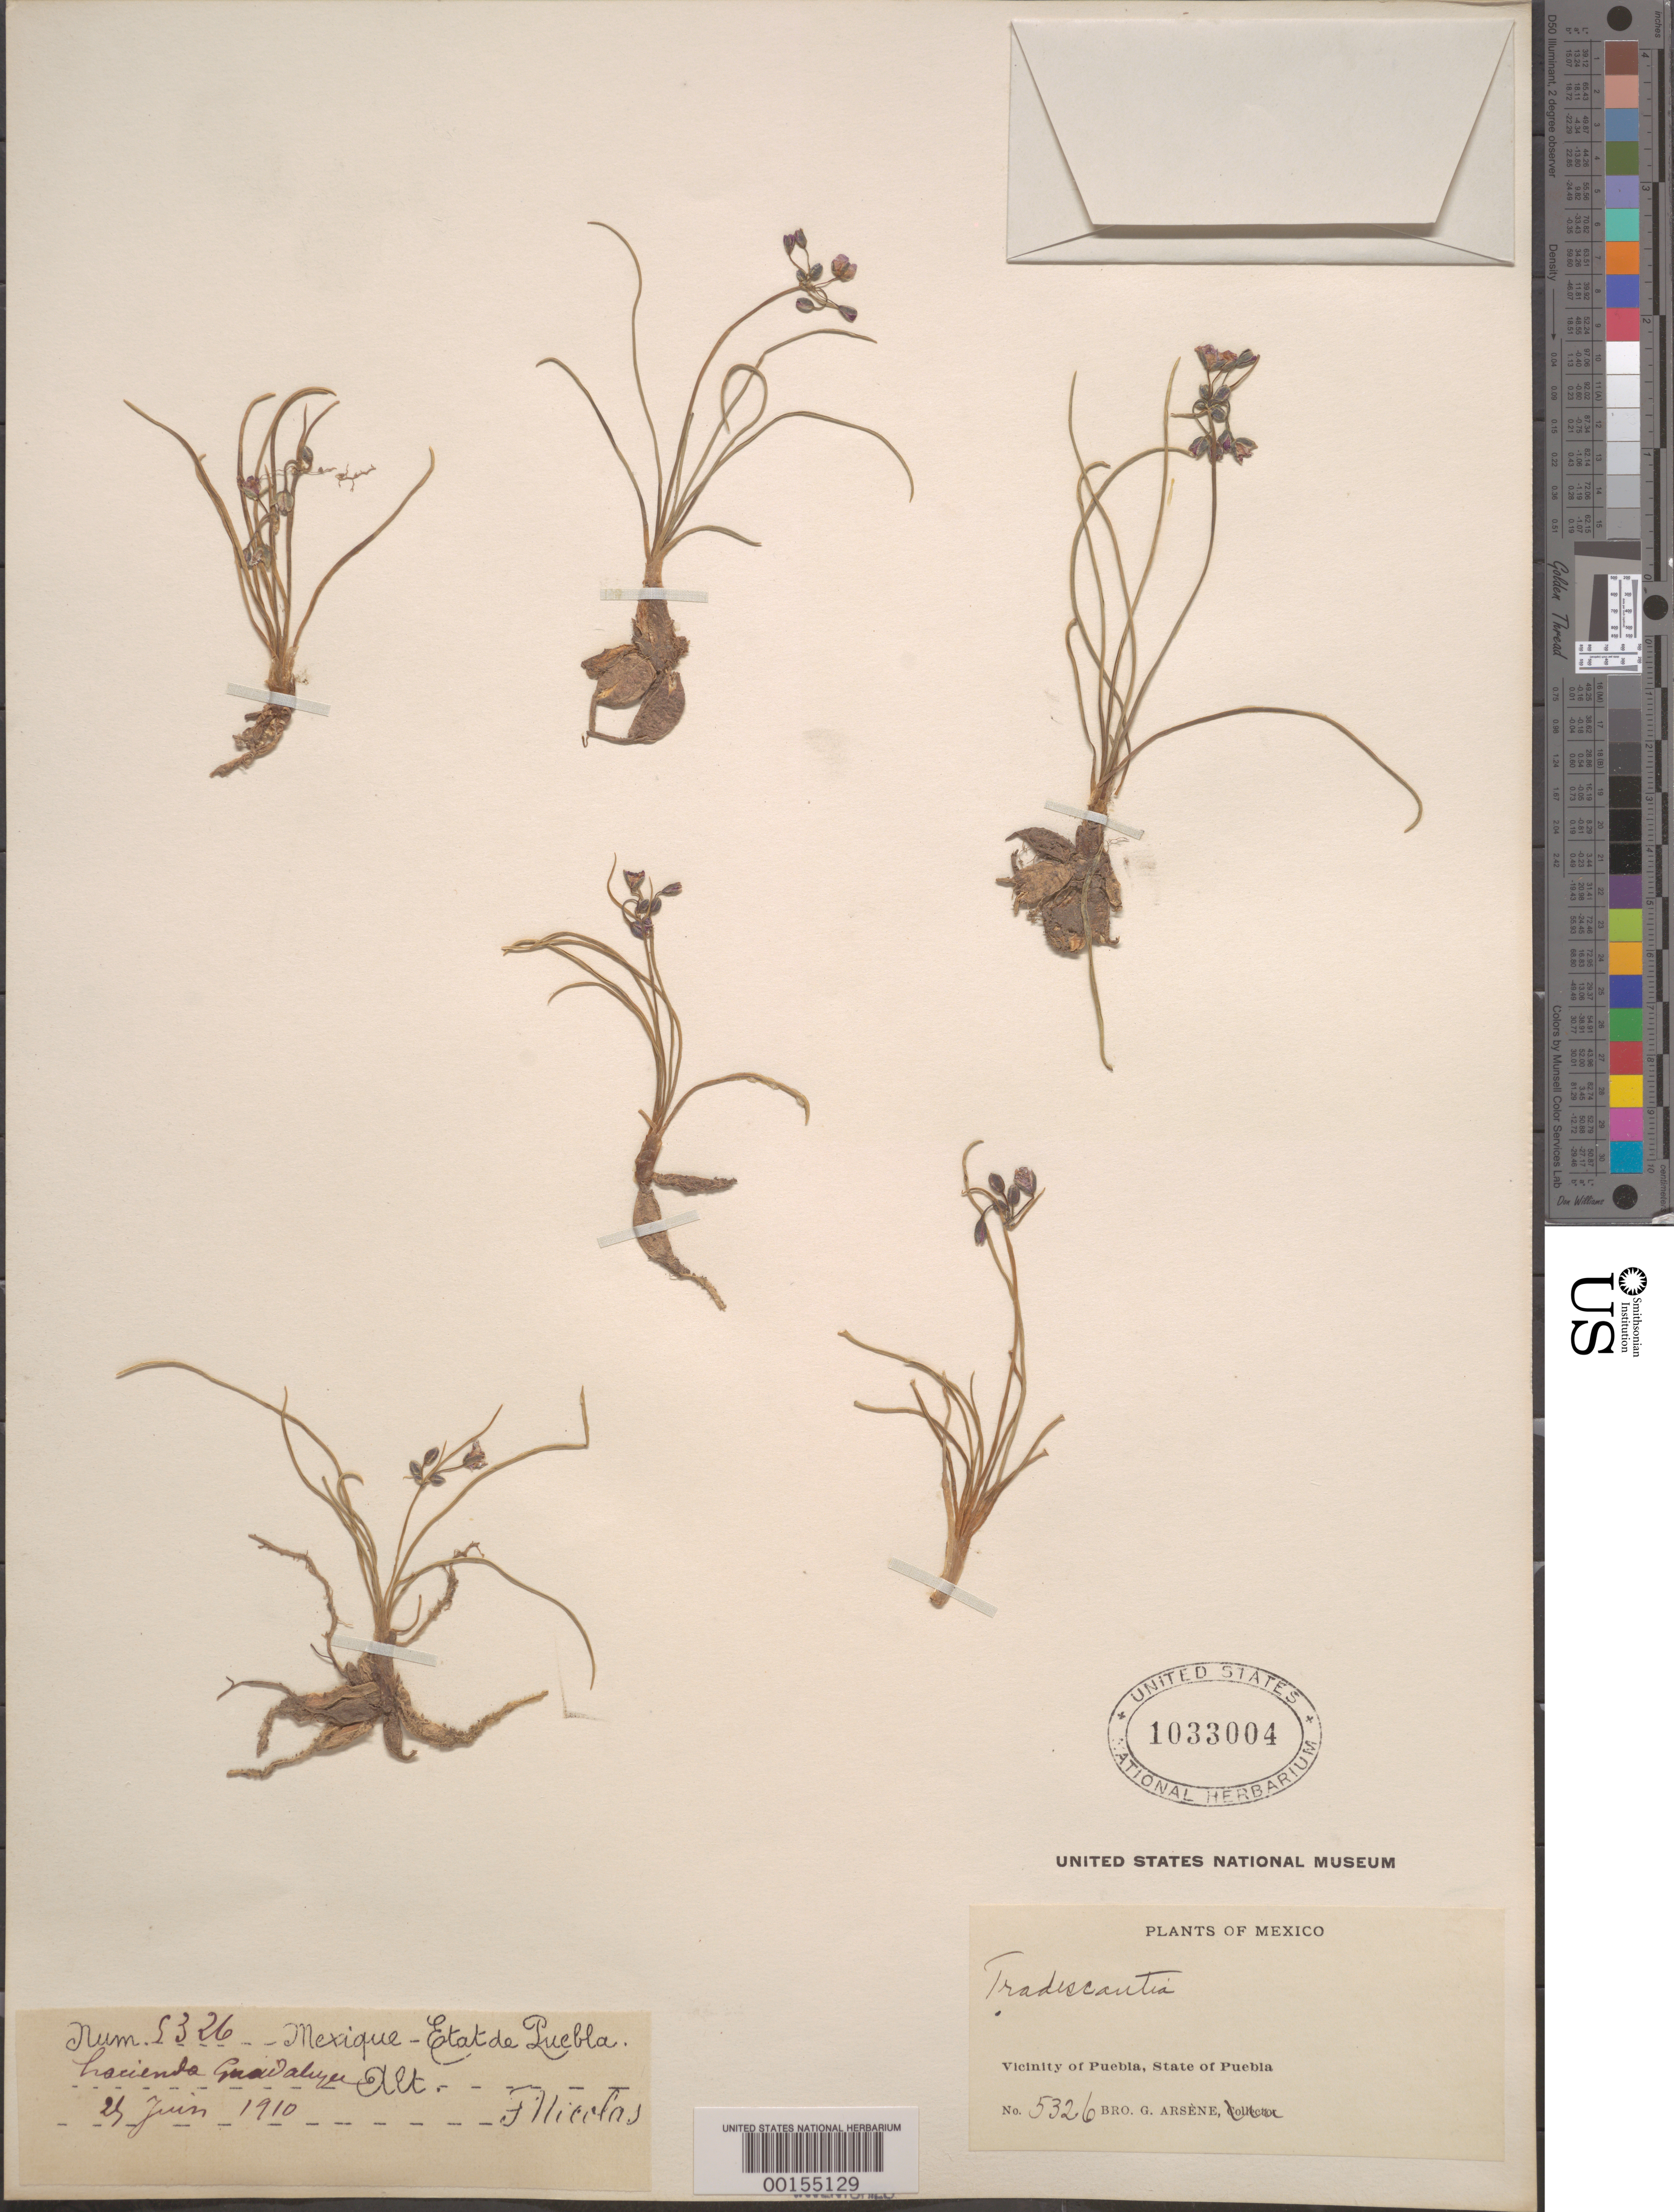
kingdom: Plantae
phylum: Tracheophyta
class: Liliopsida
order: Commelinales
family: Commelinaceae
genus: Gibasis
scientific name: Gibasis linearis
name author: (Benth.) Rohweder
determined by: Faden, Robert B., (US), Smithsonian Institution - National Museum of Natural History (UNITED STATES)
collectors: Bro. G. Arsène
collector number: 5326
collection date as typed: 27 Jun 1910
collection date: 1910-06-27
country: Mexico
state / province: Puebla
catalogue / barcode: US 1033004